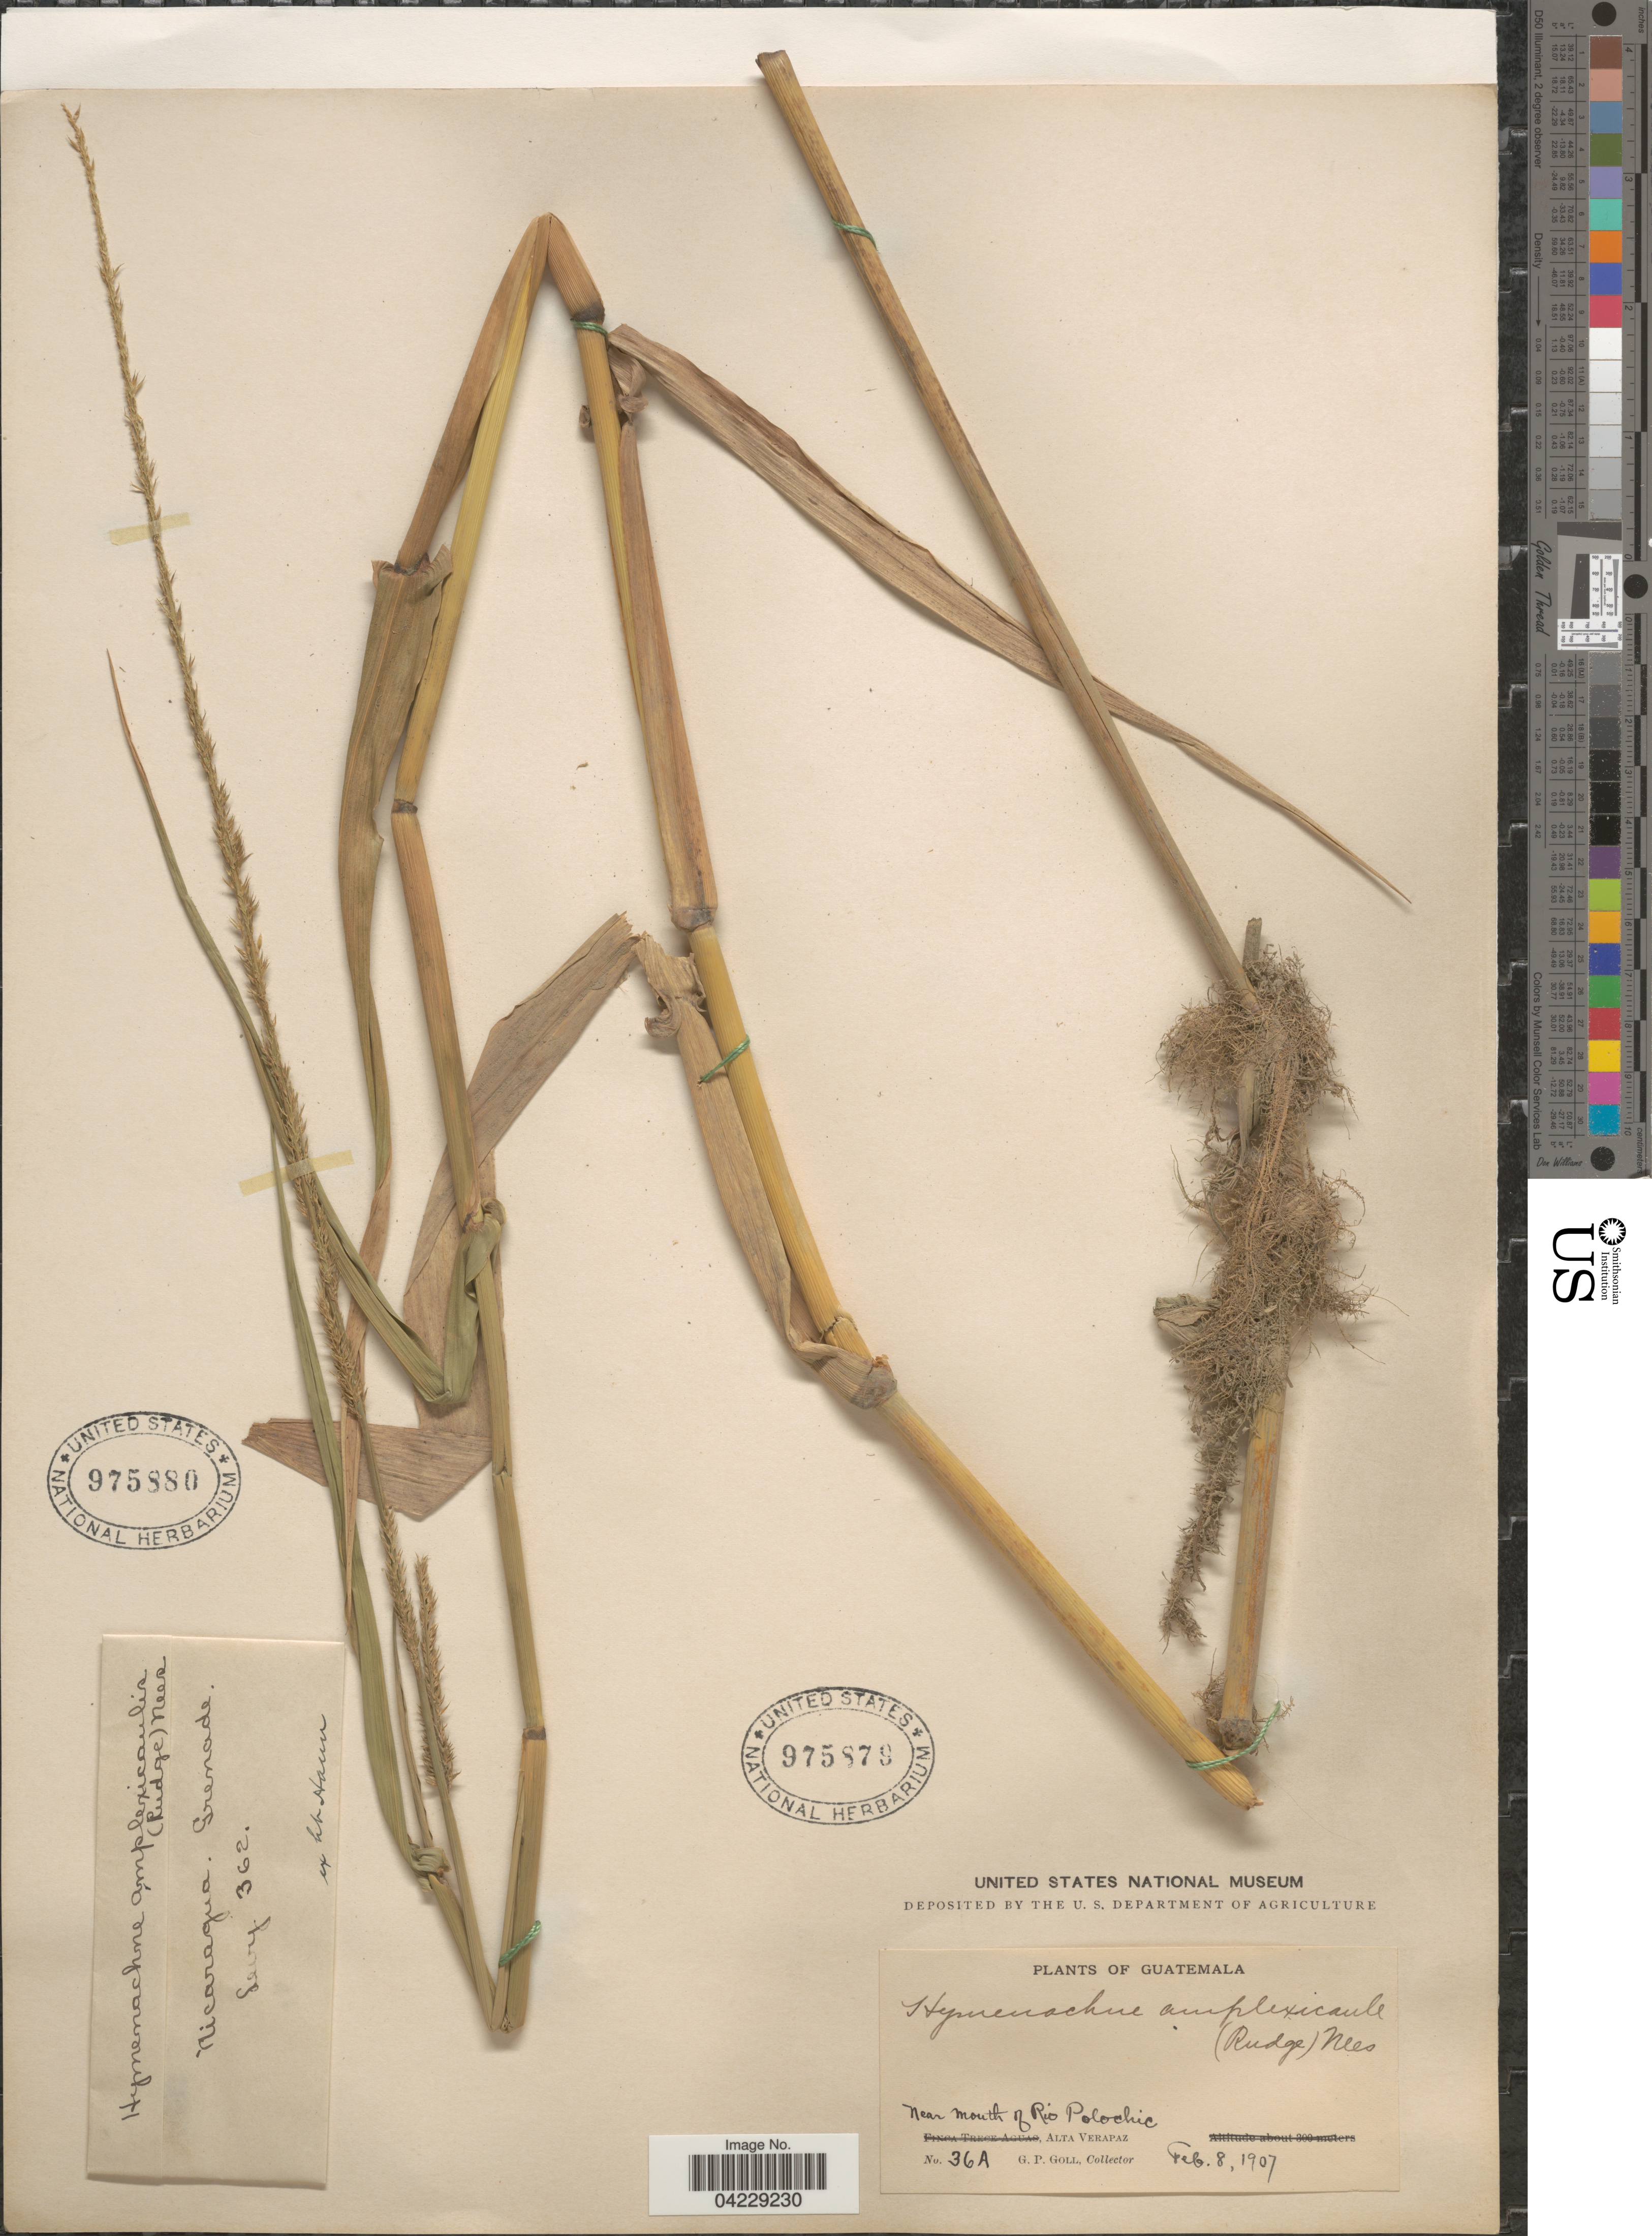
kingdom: Plantae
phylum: Tracheophyta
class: Liliopsida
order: Poales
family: Poaceae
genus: Hymenachne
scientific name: Hymenachne amplexicaulis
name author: (Rudge) Nees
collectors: -. Levy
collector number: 362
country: Nicaragua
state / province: Granada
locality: Grenade.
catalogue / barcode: US 975880